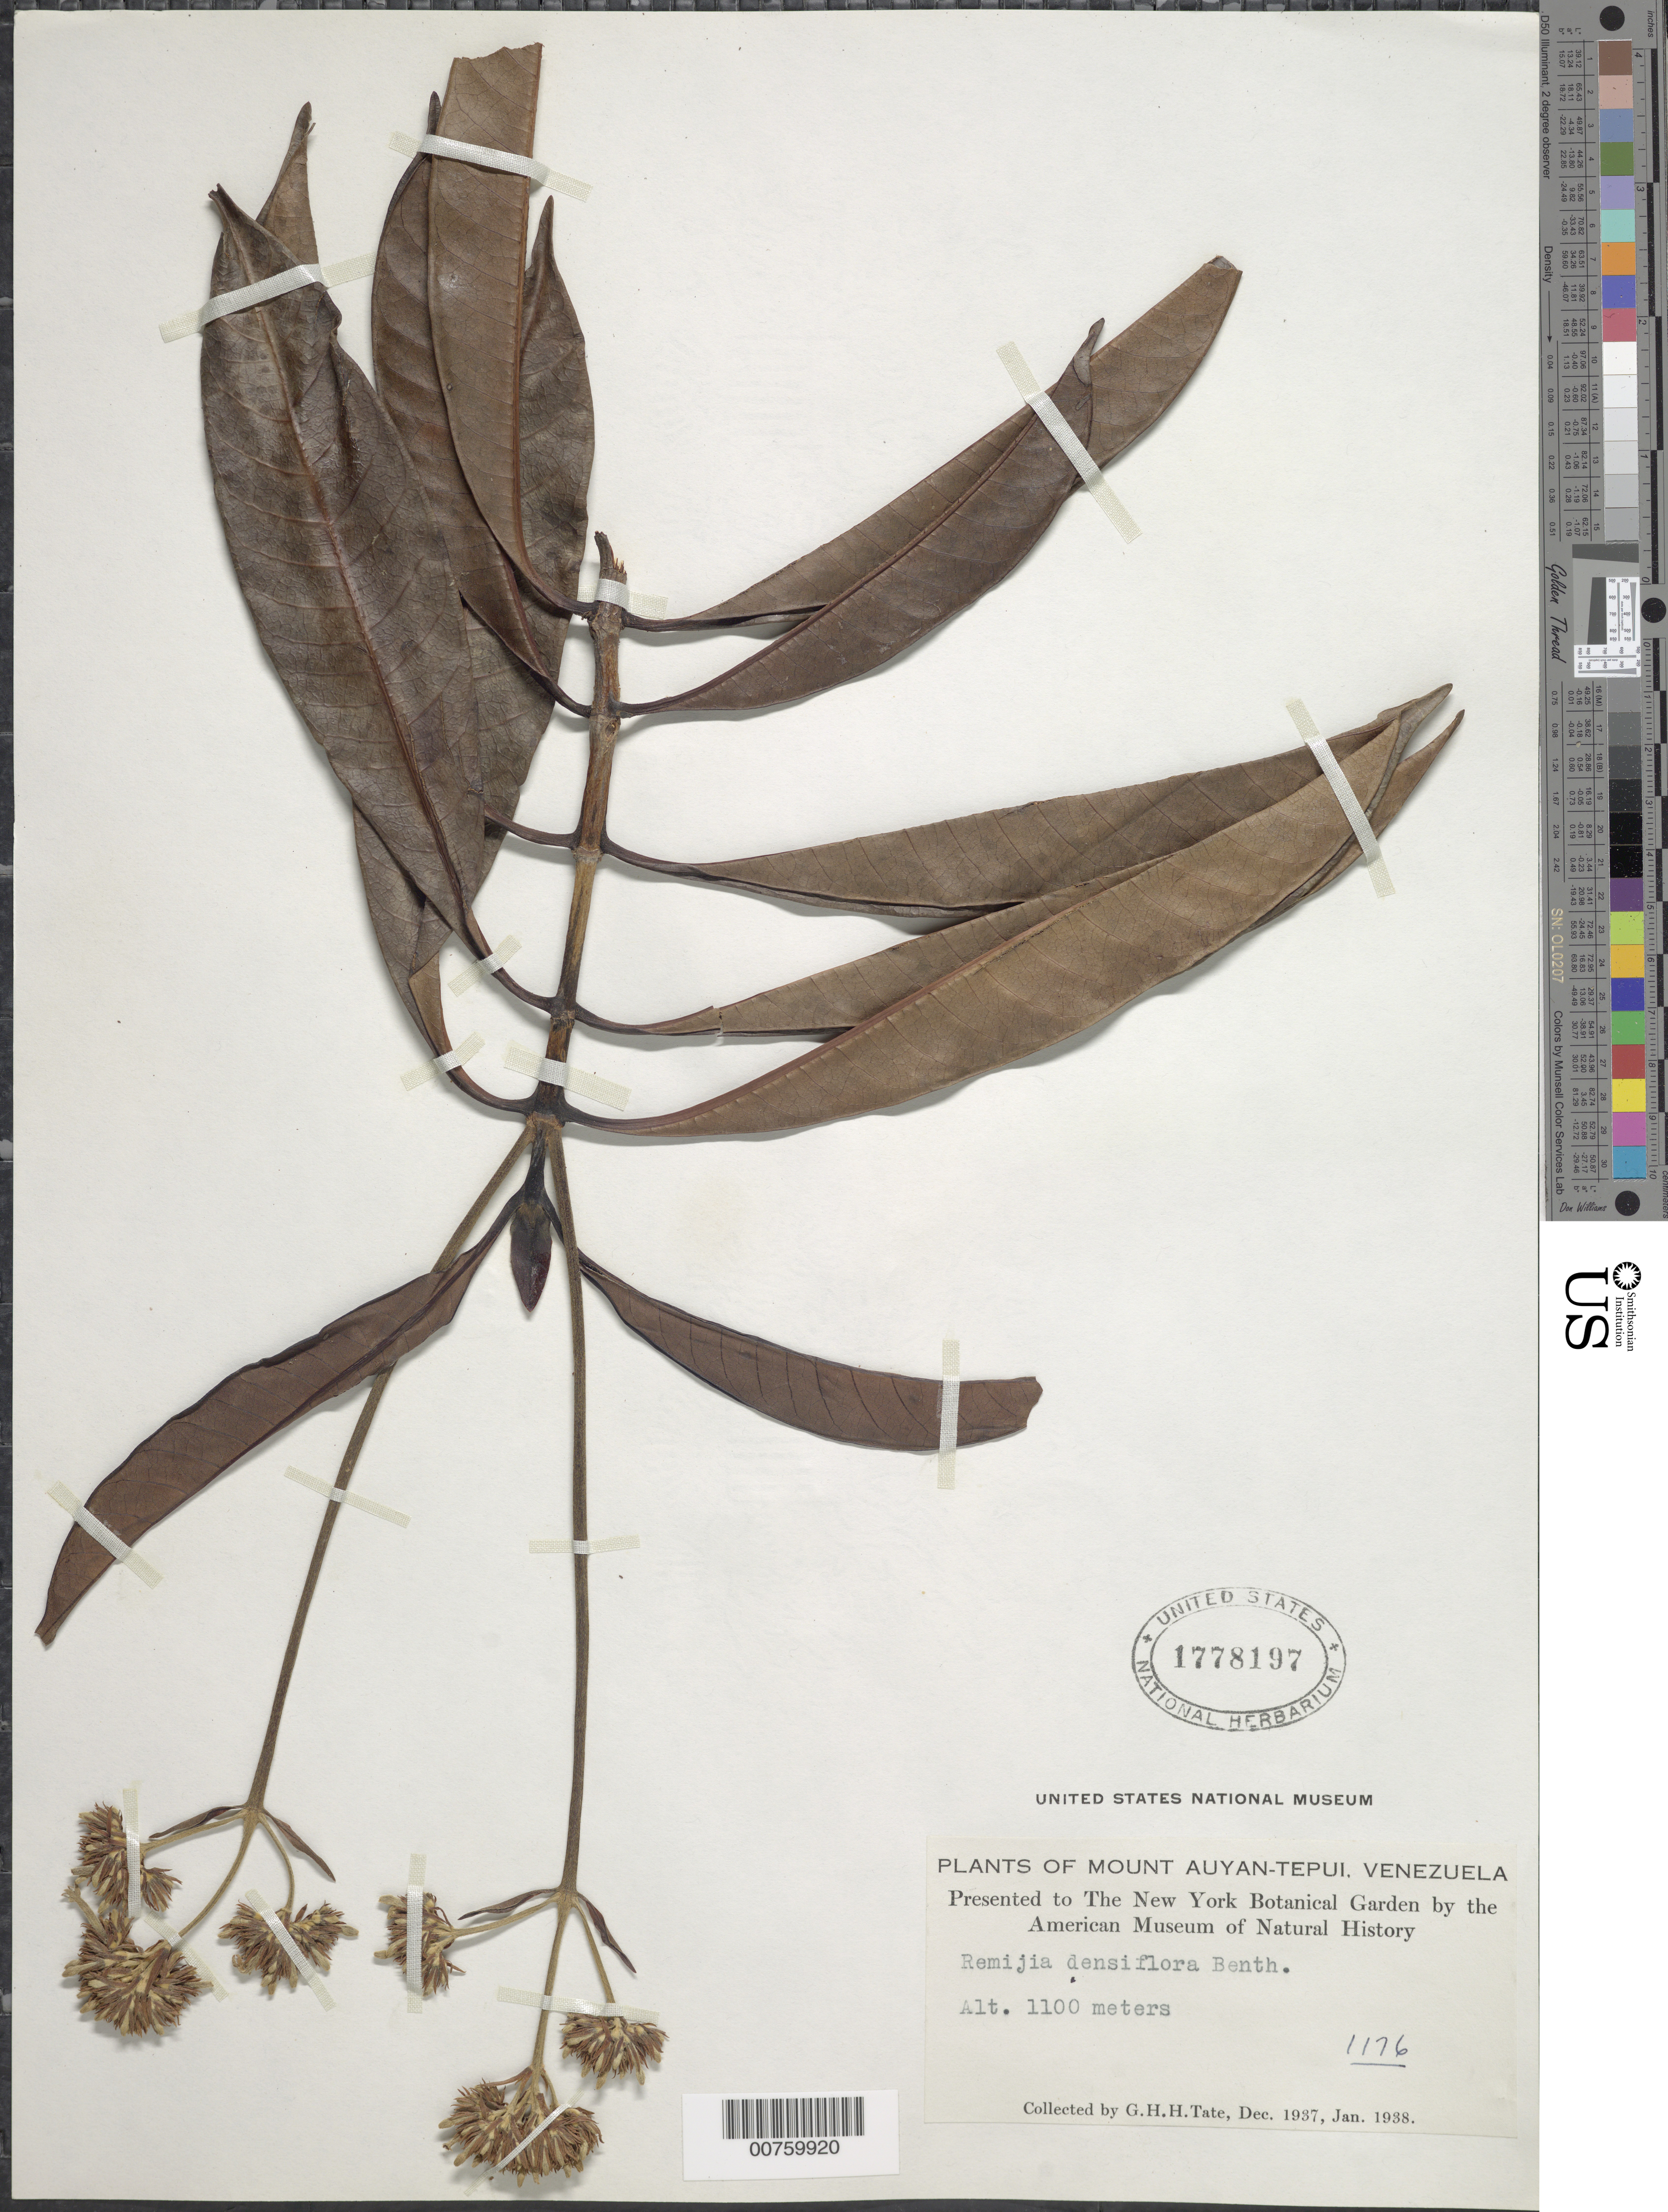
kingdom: Plantae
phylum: Tracheophyta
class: Magnoliopsida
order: Gentianales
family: Rubiaceae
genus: Remijia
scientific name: Remijia densiflora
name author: Benth.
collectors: G. H. H.Tate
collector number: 1176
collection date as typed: Dec-37 to Jan-38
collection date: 1937-12/1938-01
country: Venezuela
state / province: Bolívar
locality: Mt. Auyan-tepuí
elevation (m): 1100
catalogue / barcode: US 1778197